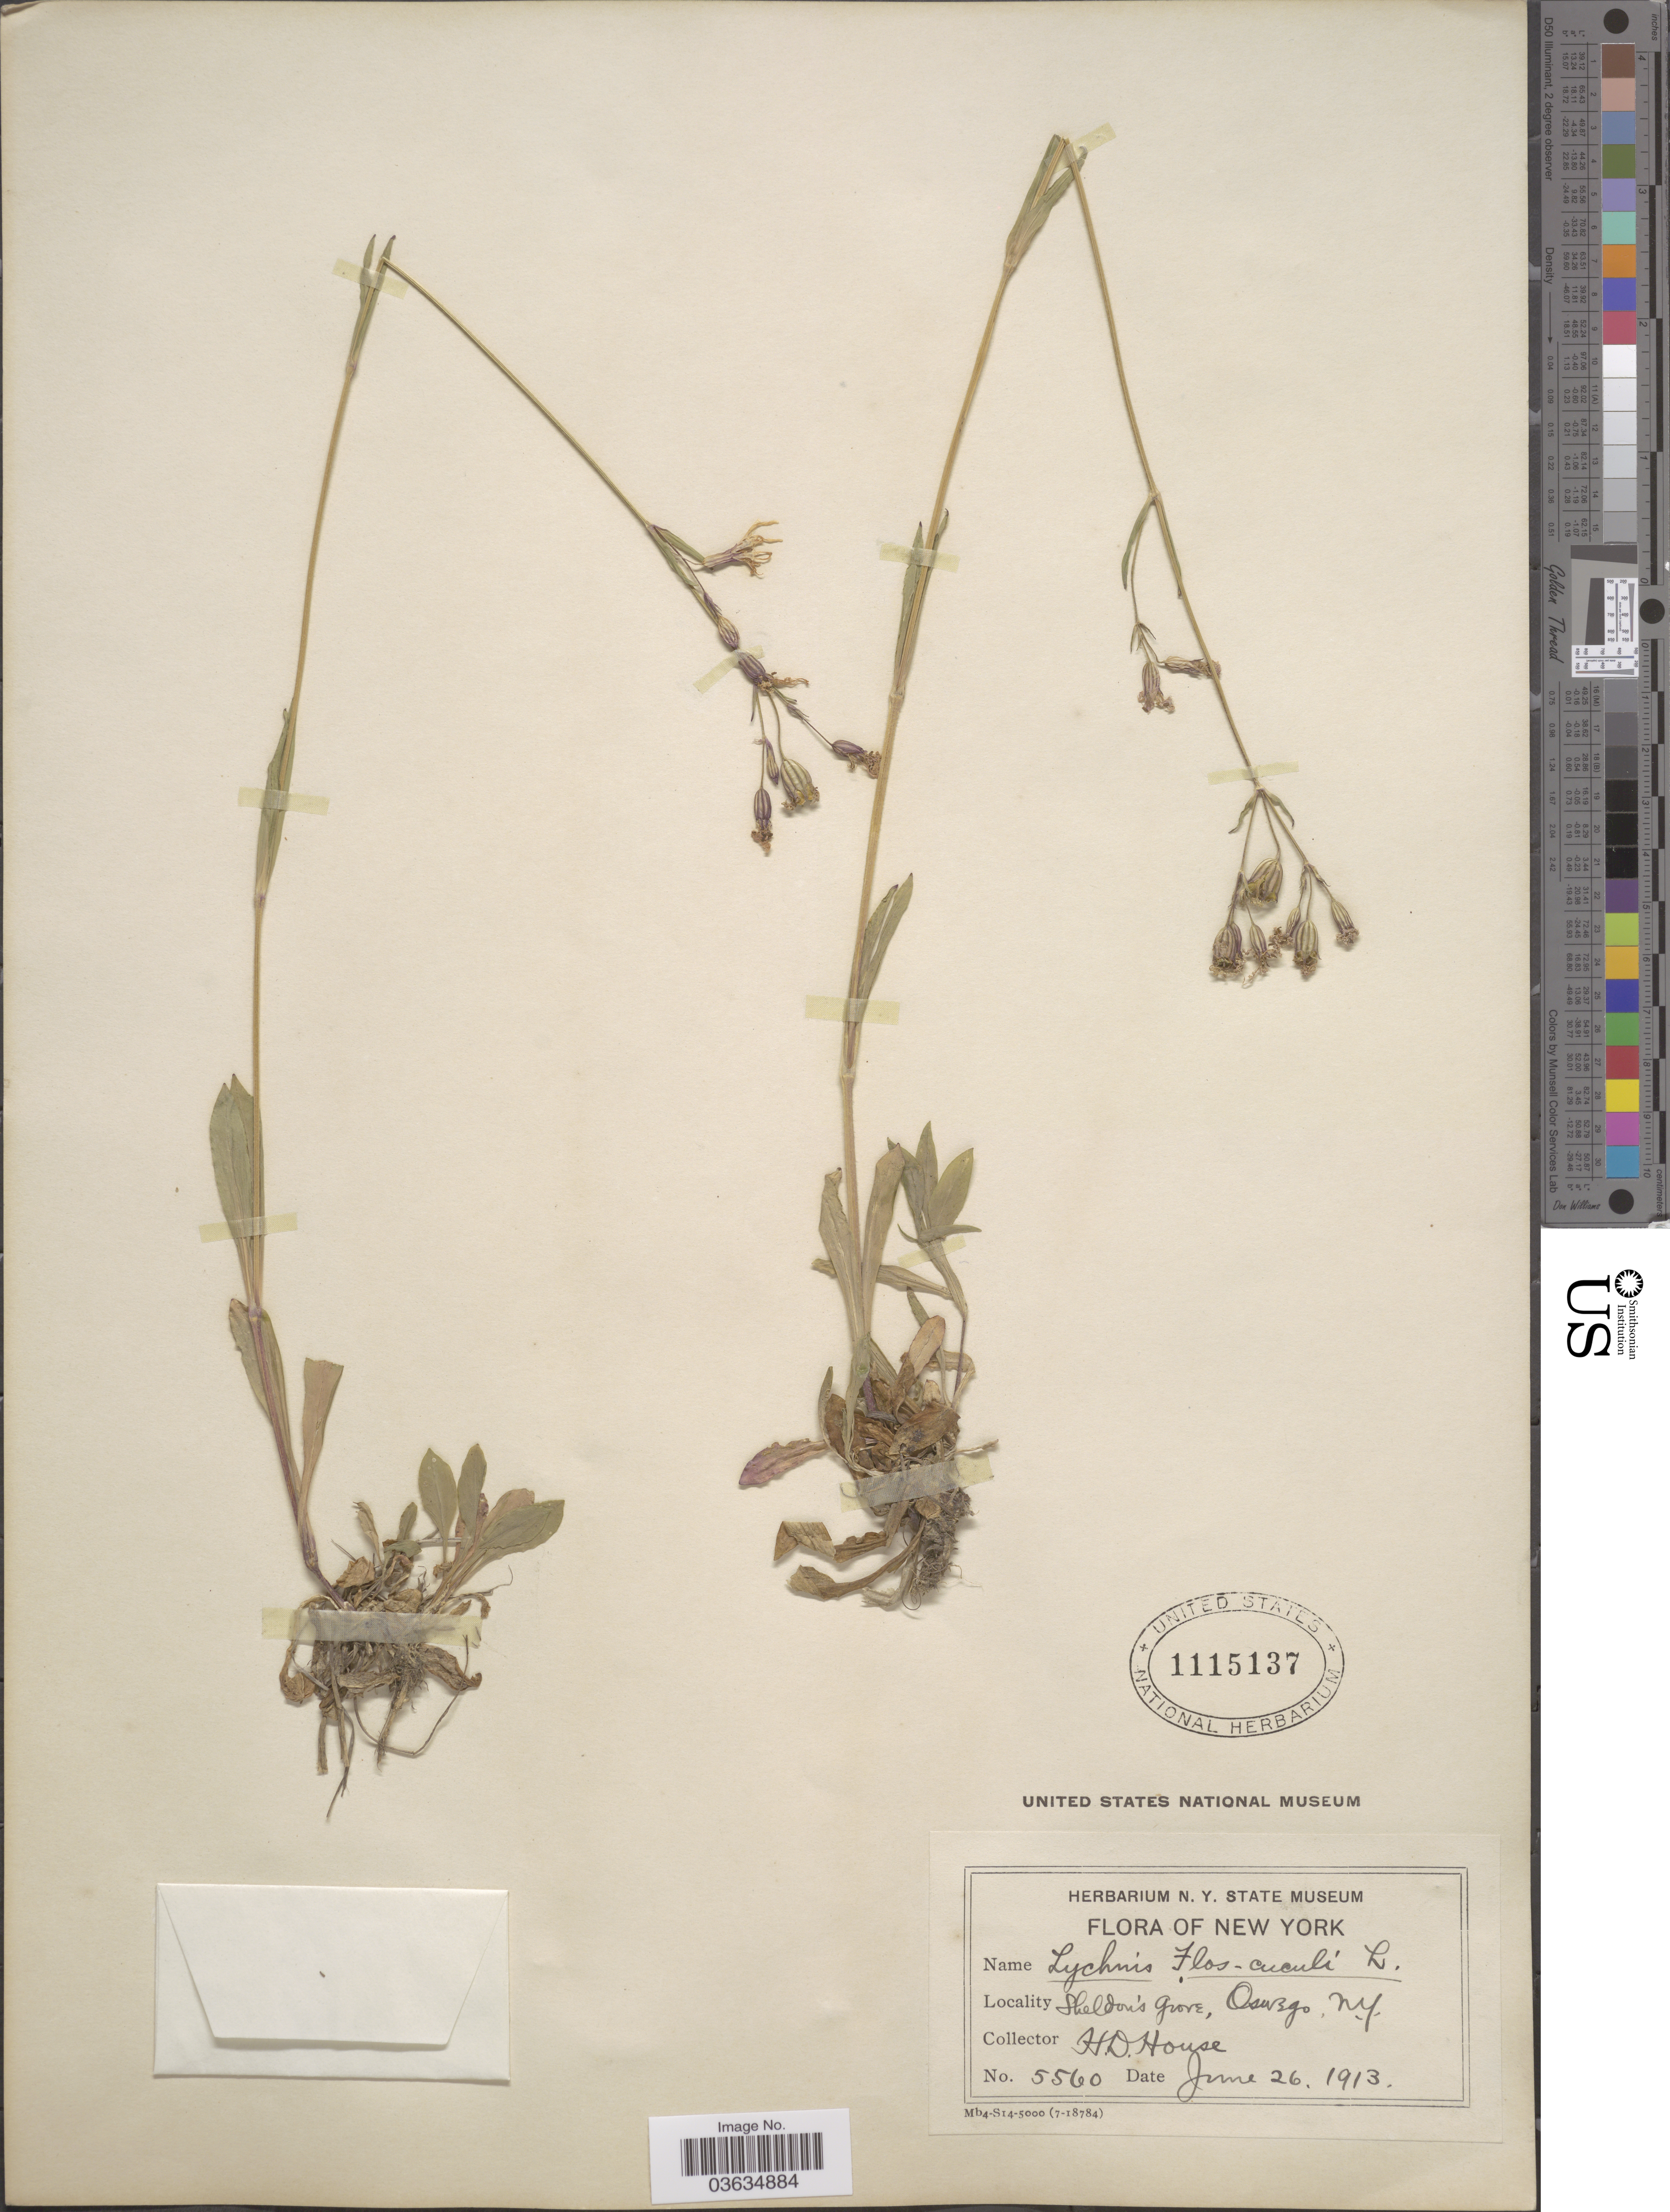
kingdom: Plantae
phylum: Tracheophyta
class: Magnoliopsida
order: Caryophyllales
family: Caryophyllaceae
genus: Silene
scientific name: Silene flos-cuculi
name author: (L.) Greuter & Burdet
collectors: H. D. House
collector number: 5560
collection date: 1913-06-26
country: United States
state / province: New York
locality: Sheldon's Grove, Oswego.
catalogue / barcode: US 1115137